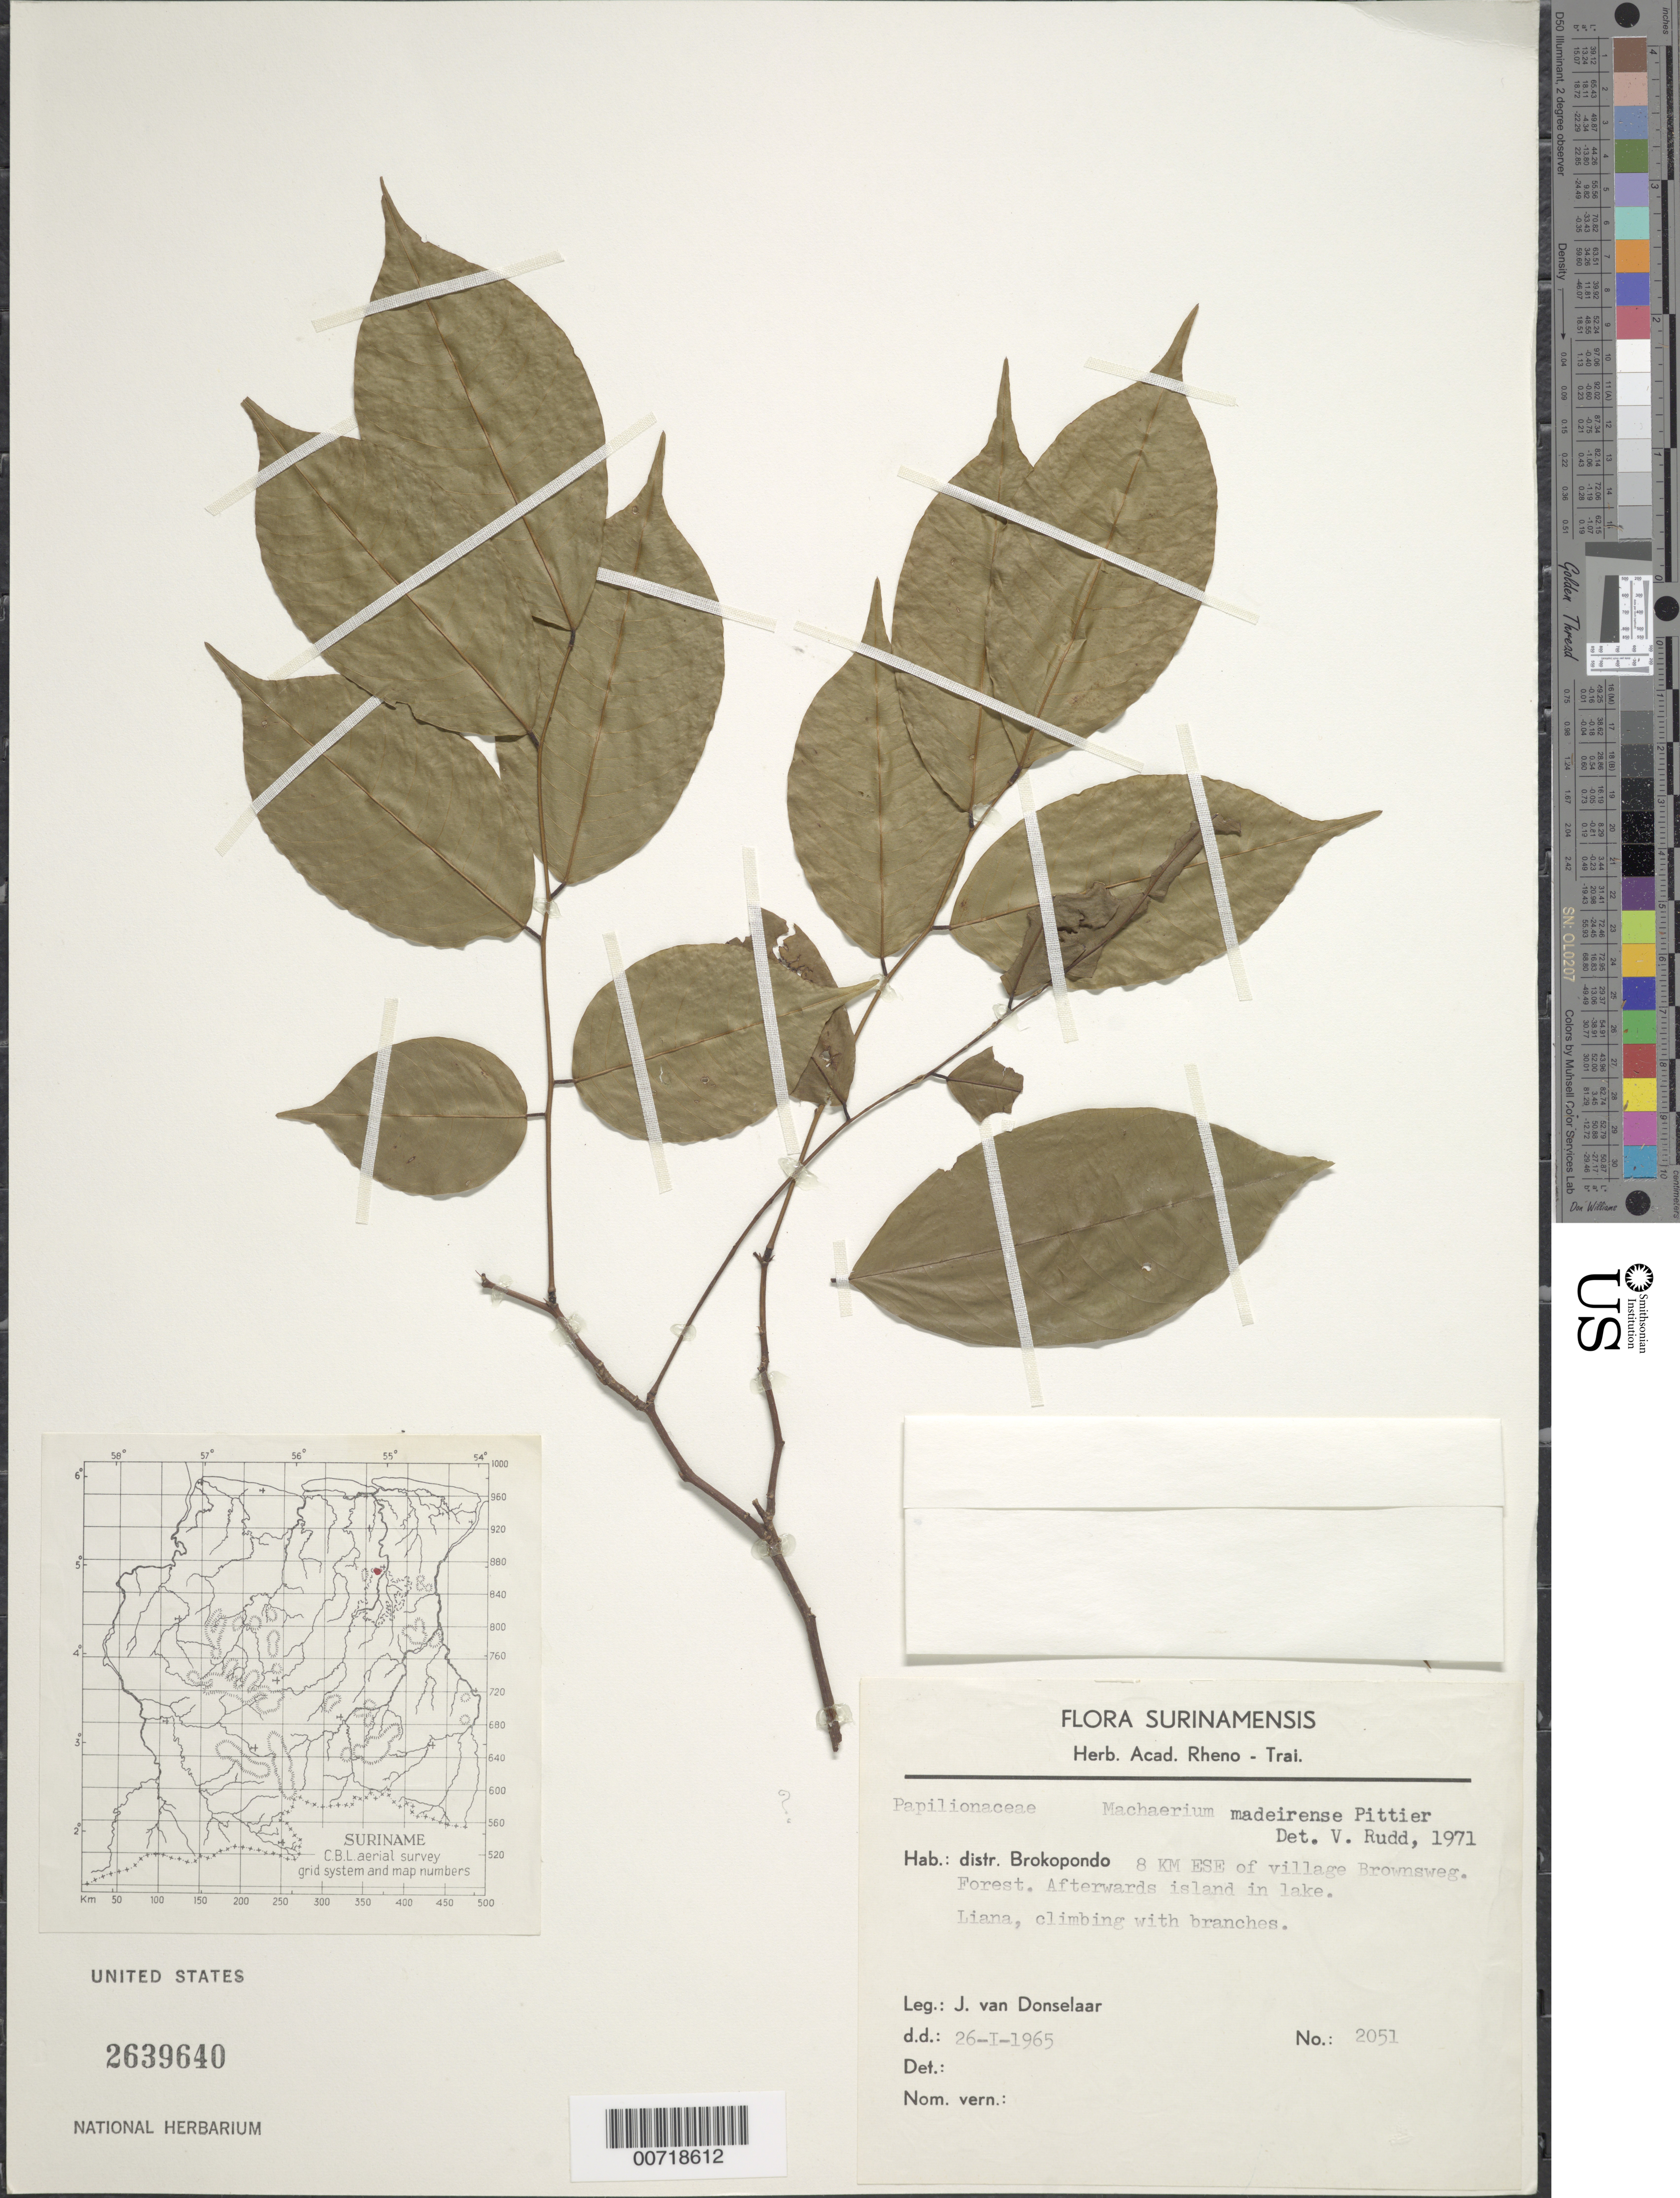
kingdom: Plantae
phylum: Tracheophyta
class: Magnoliopsida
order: Fabales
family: Fabaceae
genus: Machaerium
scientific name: Machaerium madeirense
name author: Pittier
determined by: Rudd, V. E.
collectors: J. Donselaar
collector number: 2051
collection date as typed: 26-Jan-65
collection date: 1965-01-26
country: Suriname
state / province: Brokopondo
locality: Brownsweg, 8 km ESE of village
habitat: Forest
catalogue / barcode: US 2639640